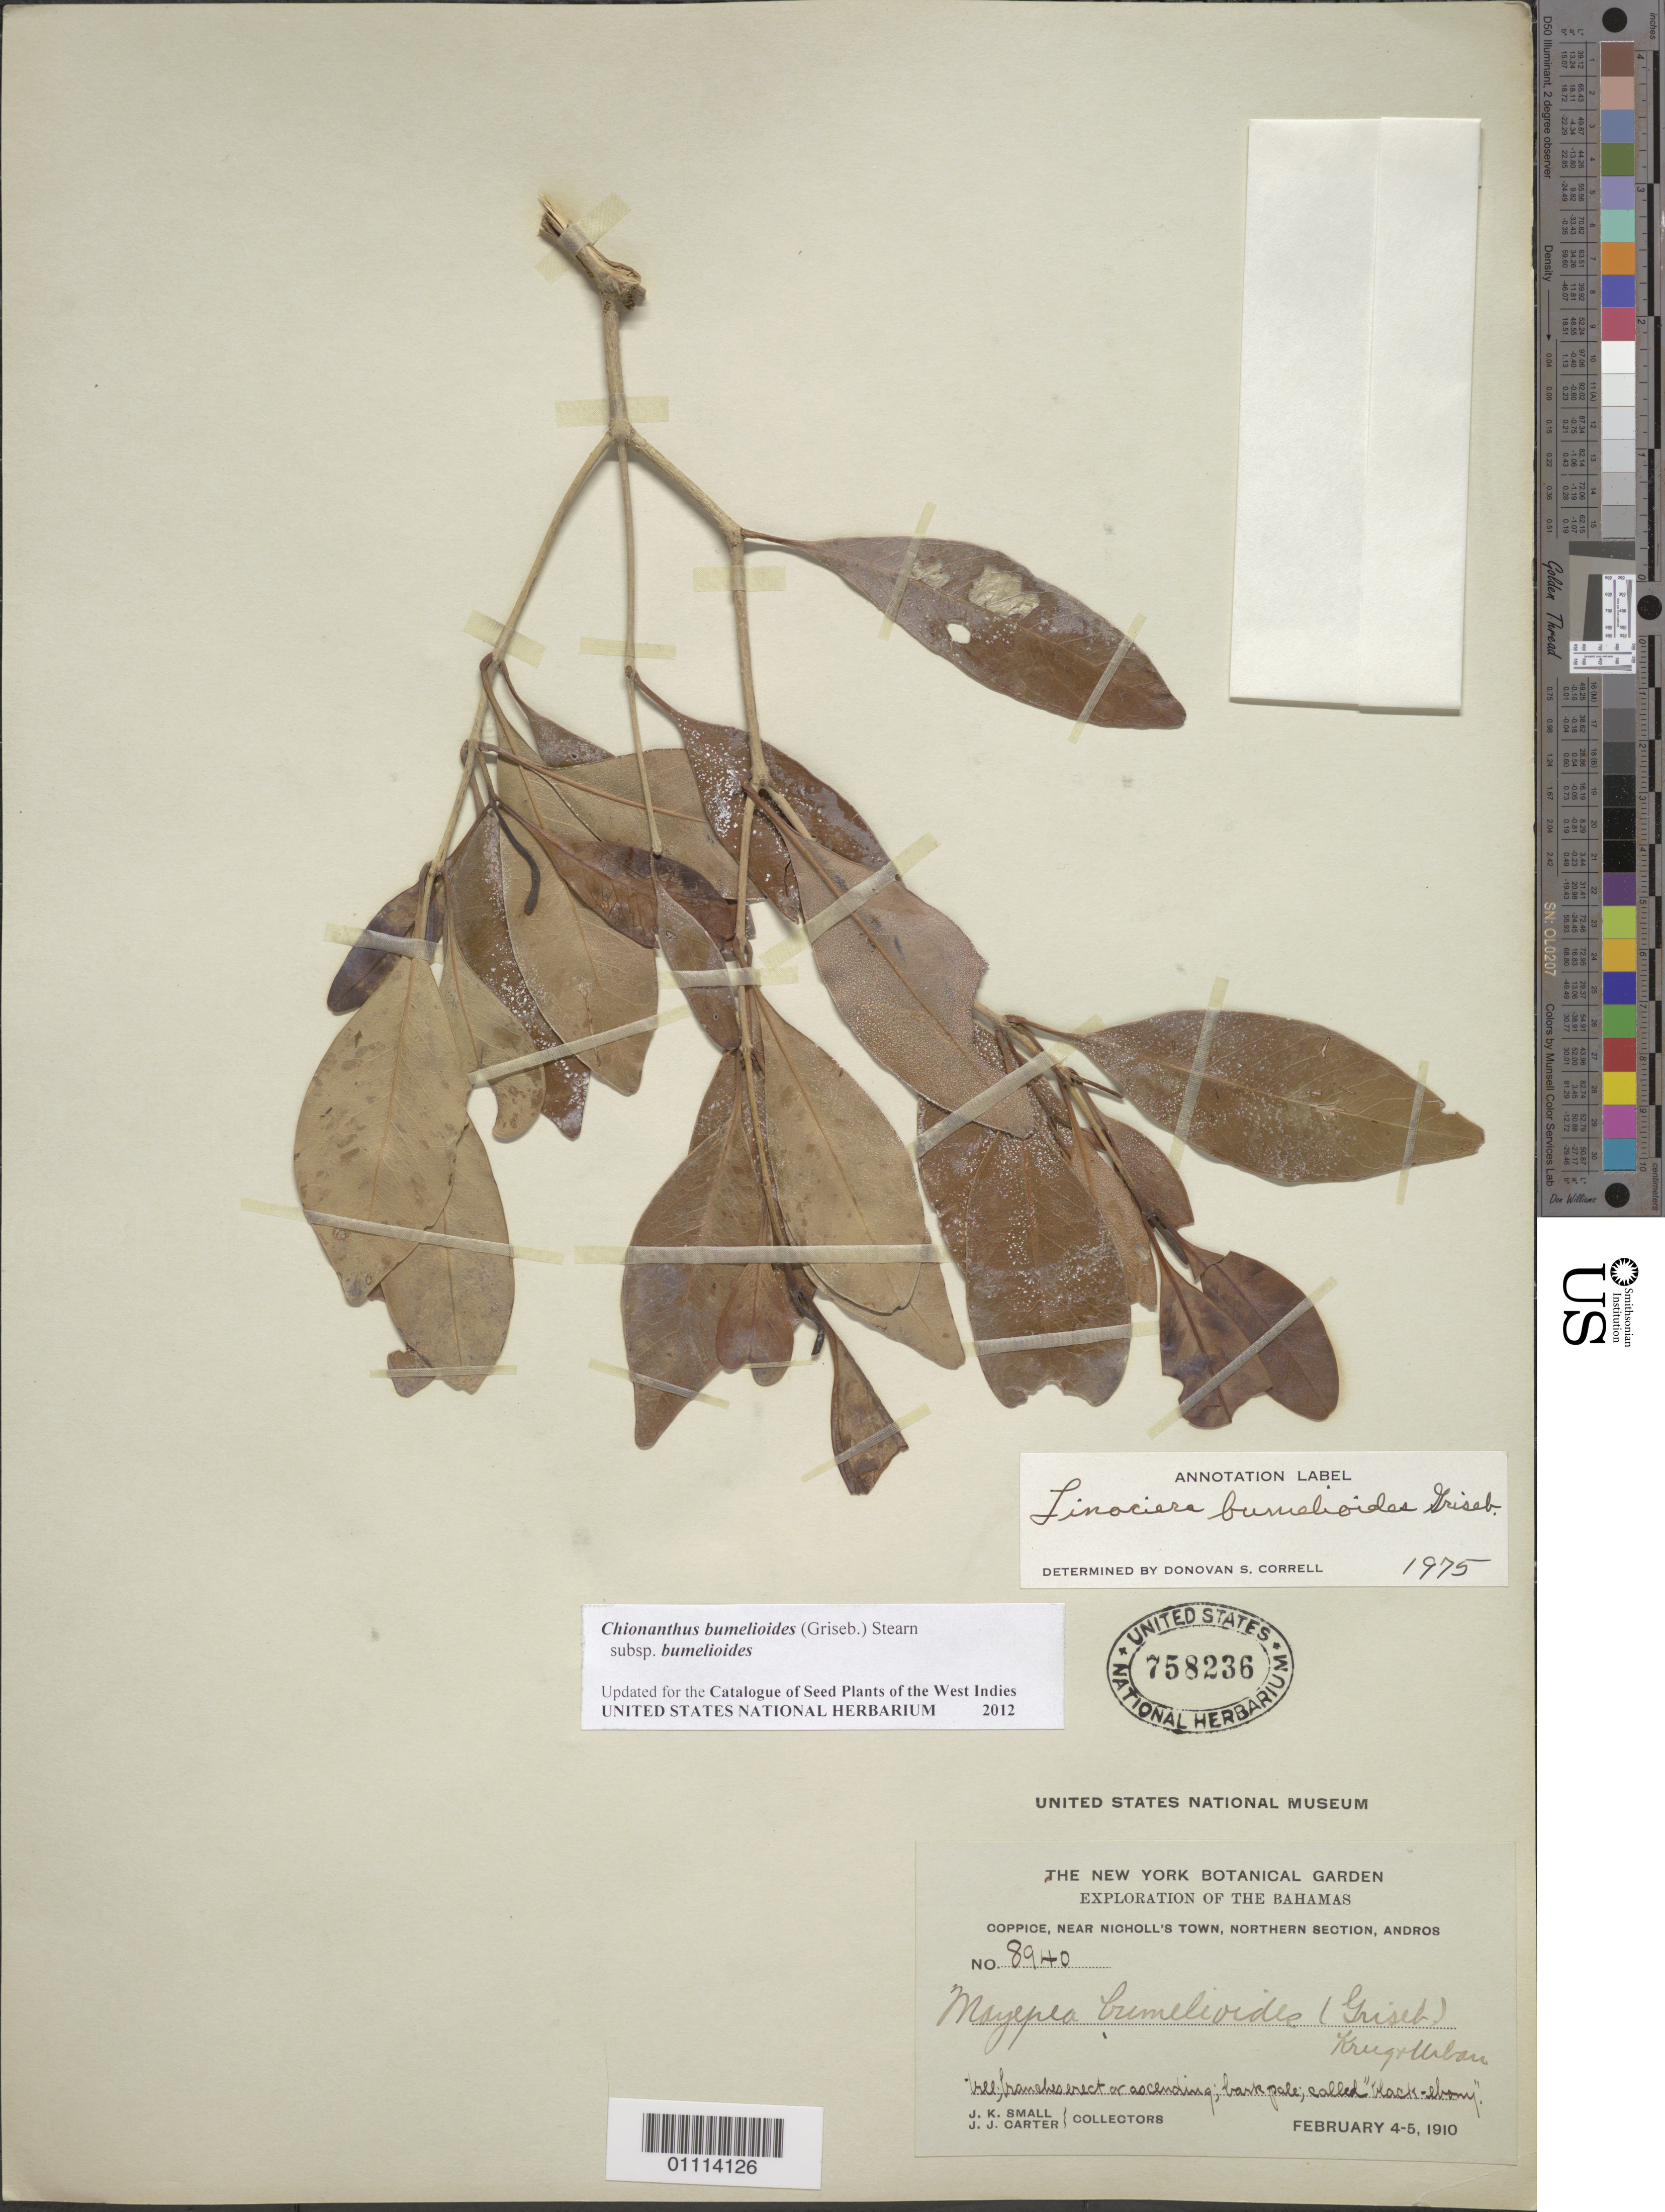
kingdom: Plantae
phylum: Tracheophyta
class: Magnoliopsida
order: Lamiales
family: Oleaceae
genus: Linociera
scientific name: Linociera bumelioides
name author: Griseb.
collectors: J. K. Small & J. J. Carter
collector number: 8940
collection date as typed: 04 Feb 1910 to 05 Feb 1910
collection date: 1910-02-04/1910-02-05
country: Bahamas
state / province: North Andros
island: Andros I.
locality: Coppice, near Nicholl's Town, Northern Section, Andros.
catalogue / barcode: US 758236